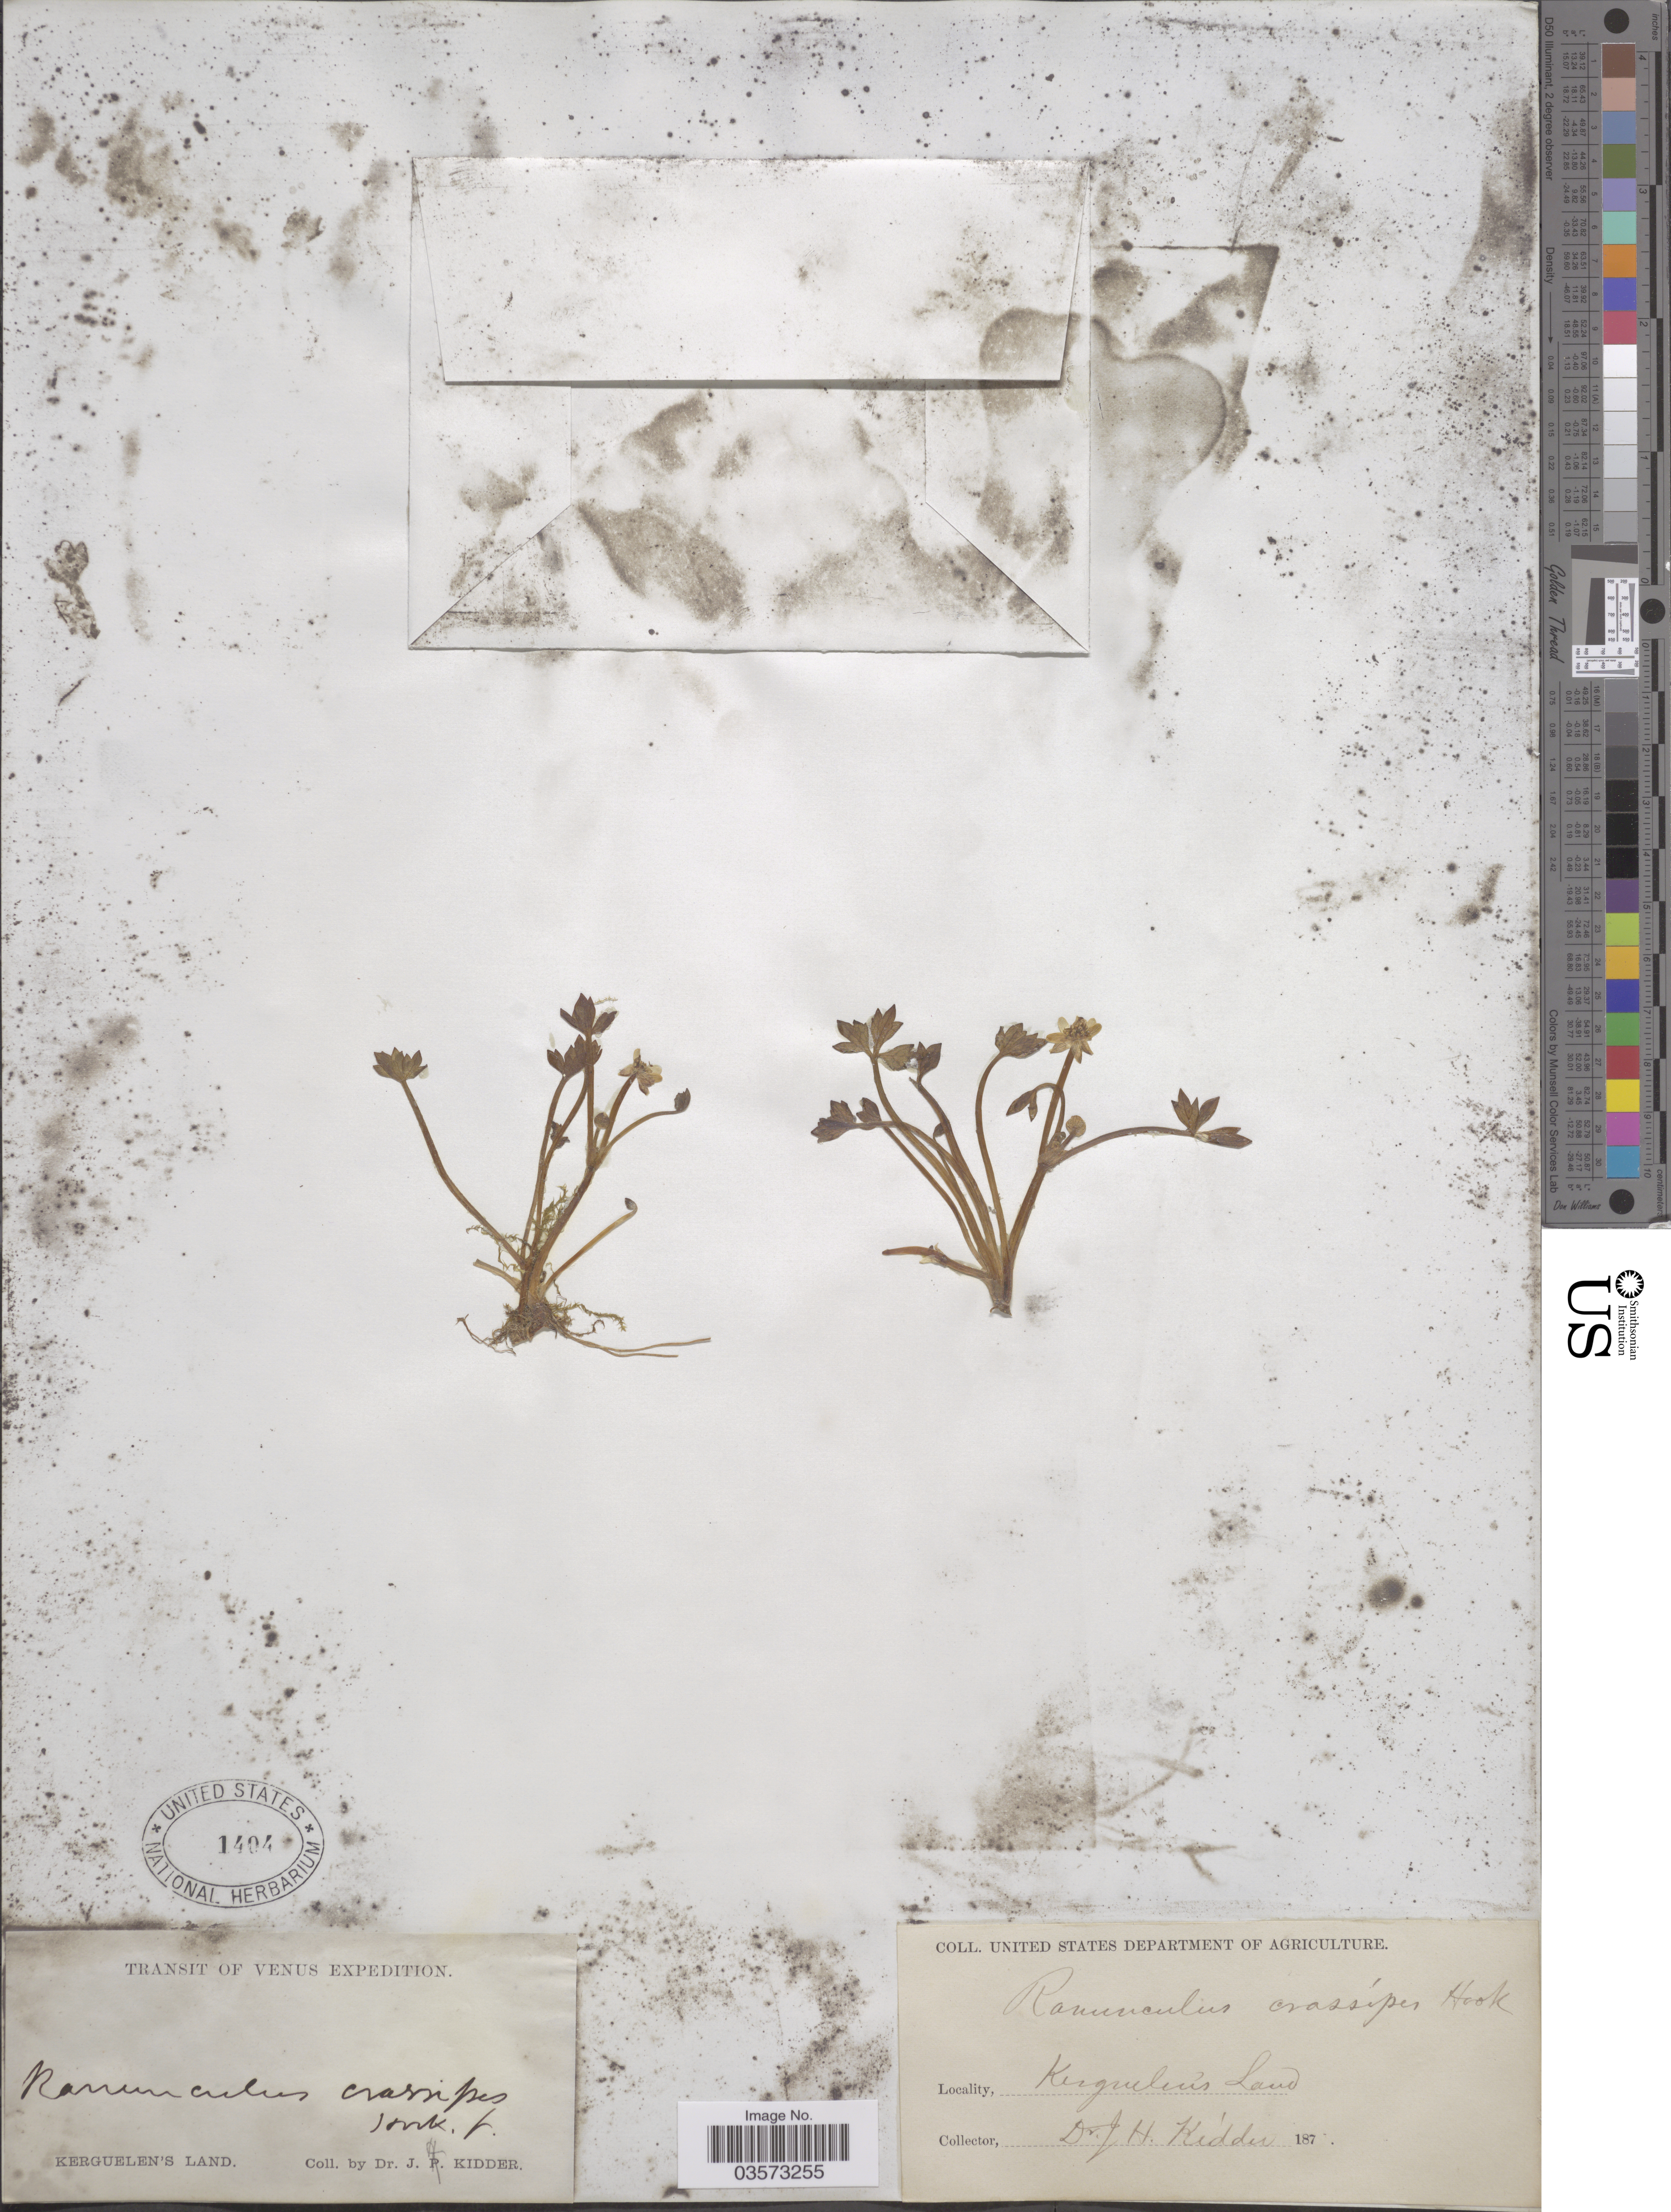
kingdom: Plantae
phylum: Tracheophyta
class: Magnoliopsida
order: Ranunculales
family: Ranunculaceae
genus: Ranunculus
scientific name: Ranunculus crassipes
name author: Hook. f.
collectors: J. Kidder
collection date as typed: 187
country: French Southern Territories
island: Kerguelen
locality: Kerguelen's Land.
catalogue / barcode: US 1404